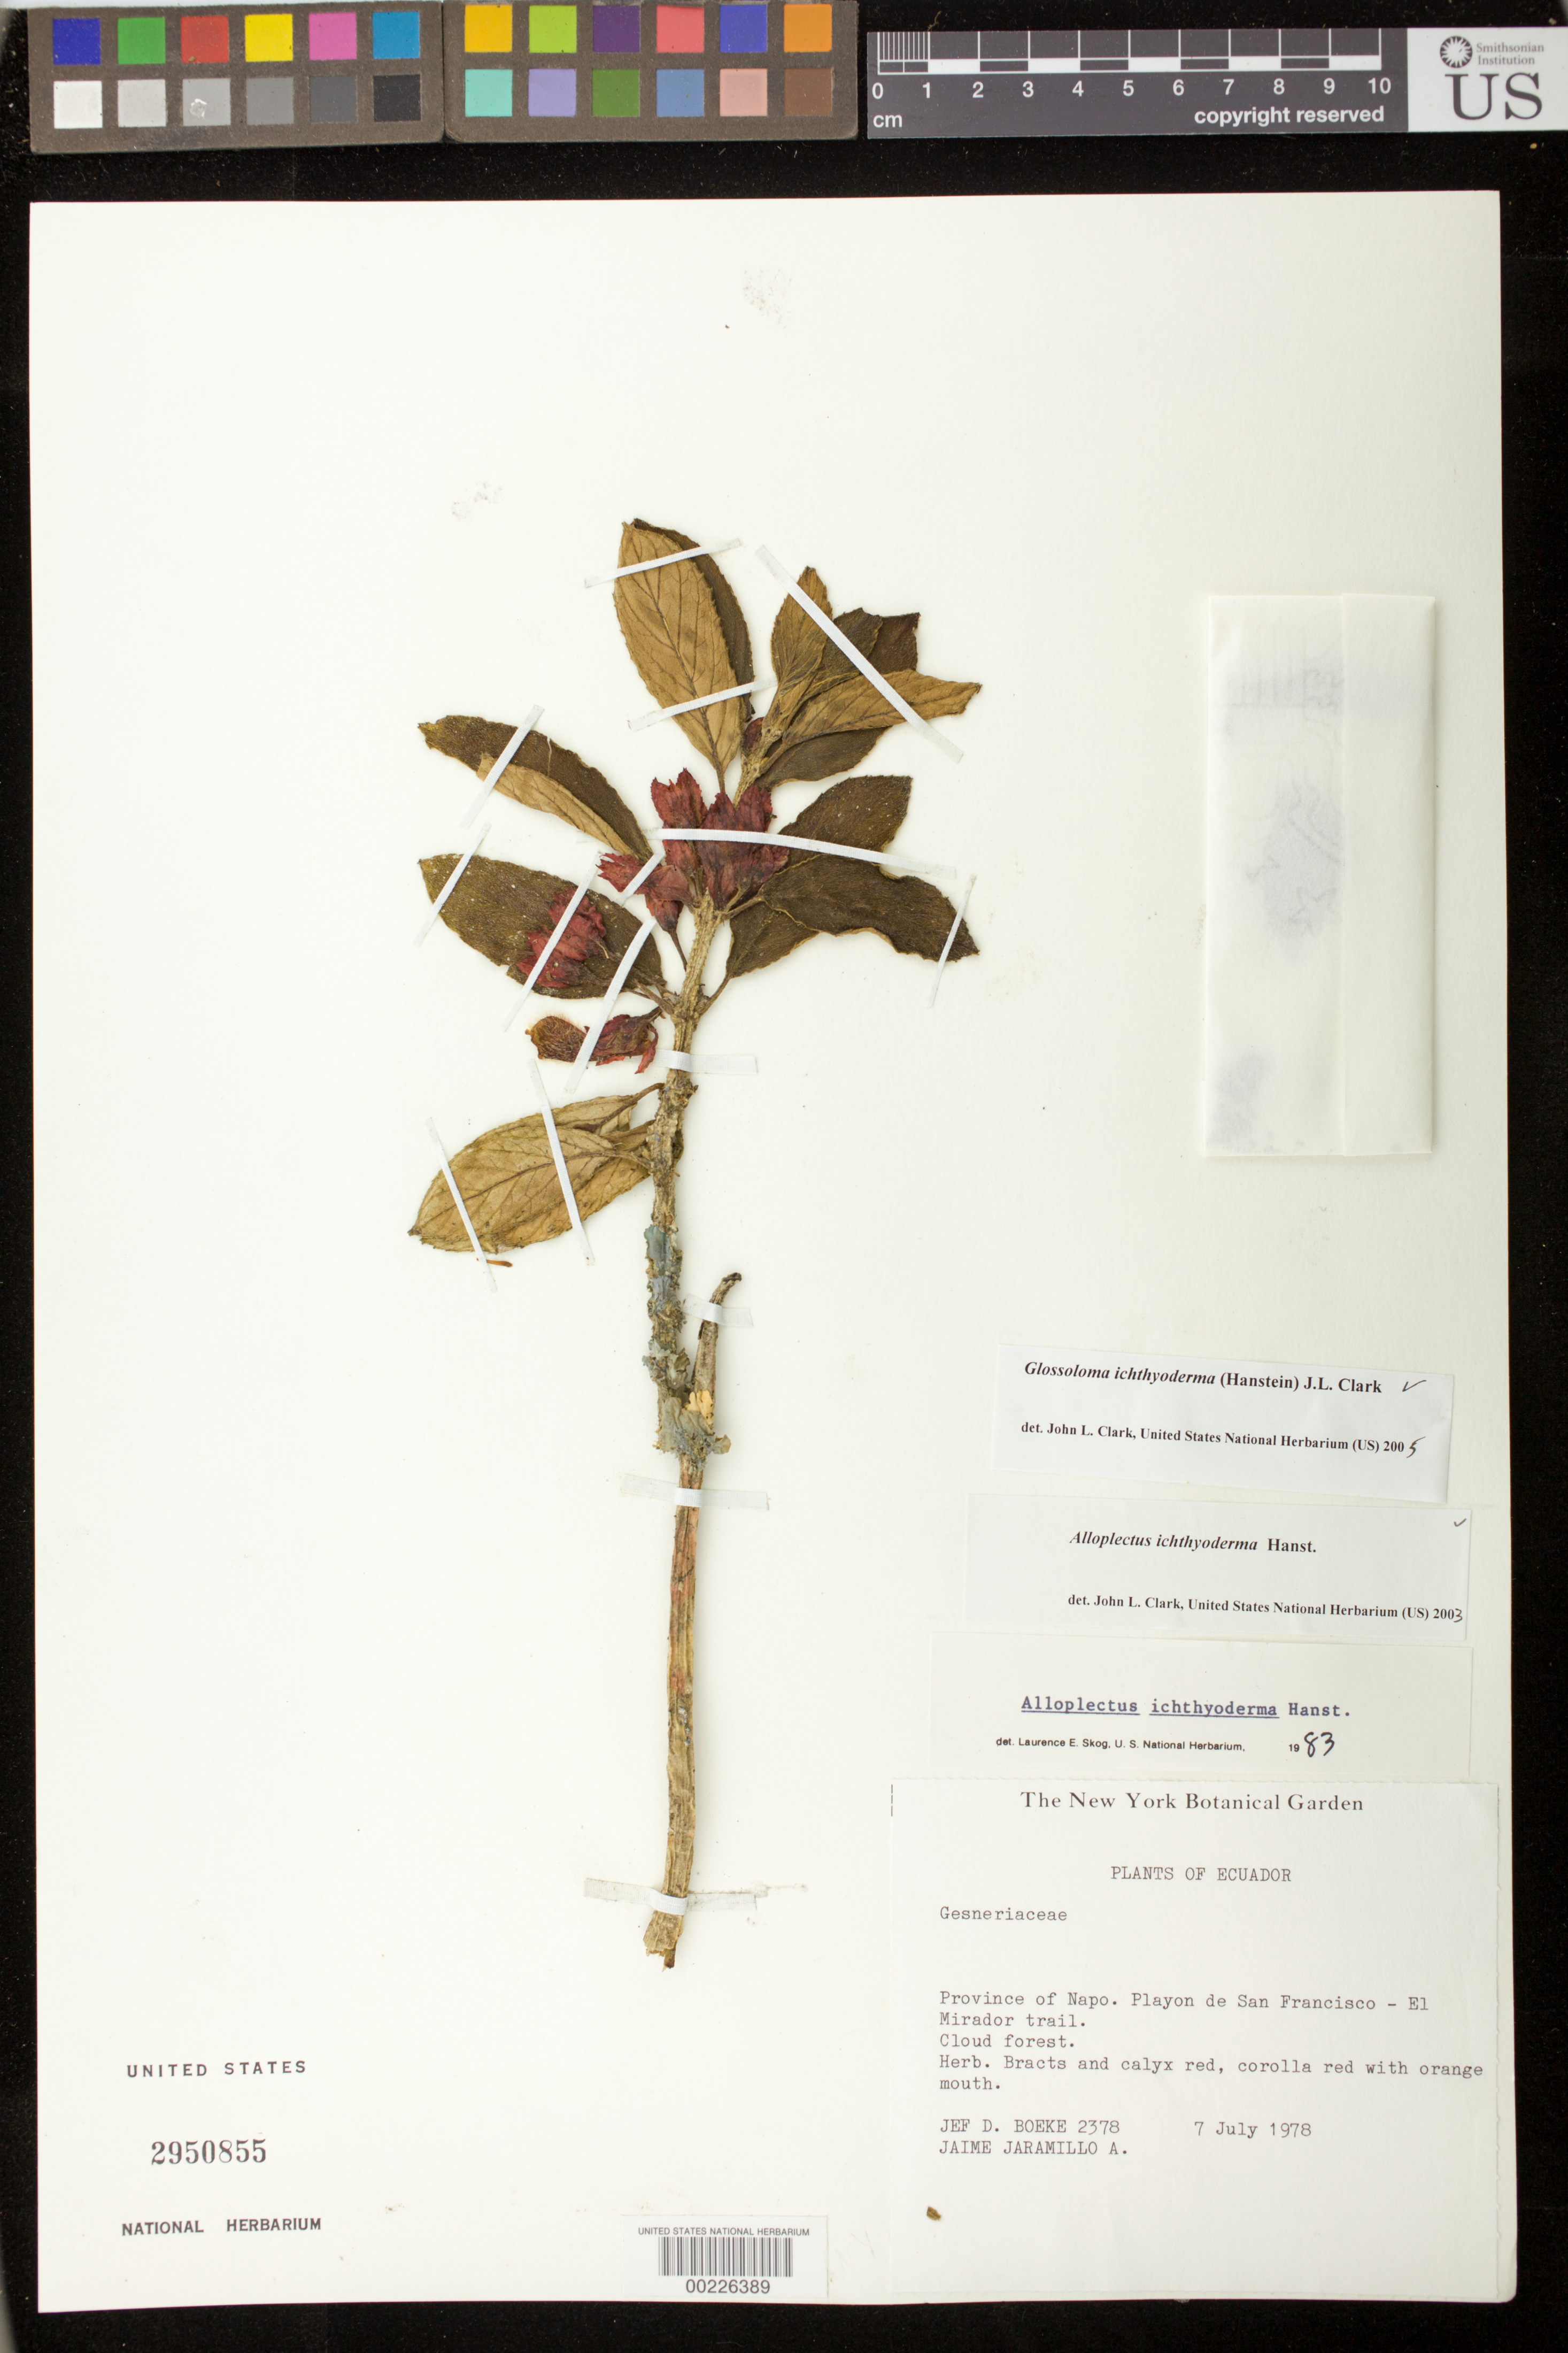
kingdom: Plantae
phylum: Tracheophyta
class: Magnoliopsida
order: Lamiales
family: Gesneriaceae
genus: Glossoloma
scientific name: Glossoloma ichthyoderma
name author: (Hanst.) J.L. Clark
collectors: J. D. Boeke & J. L. Jaramillo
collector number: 2378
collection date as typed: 07 Jul 1978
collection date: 1978-07-07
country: Ecuador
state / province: Zamora-Chinchipe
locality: Playon de San Francisco - El Mirador trail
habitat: Cloud forest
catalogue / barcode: US 2950855